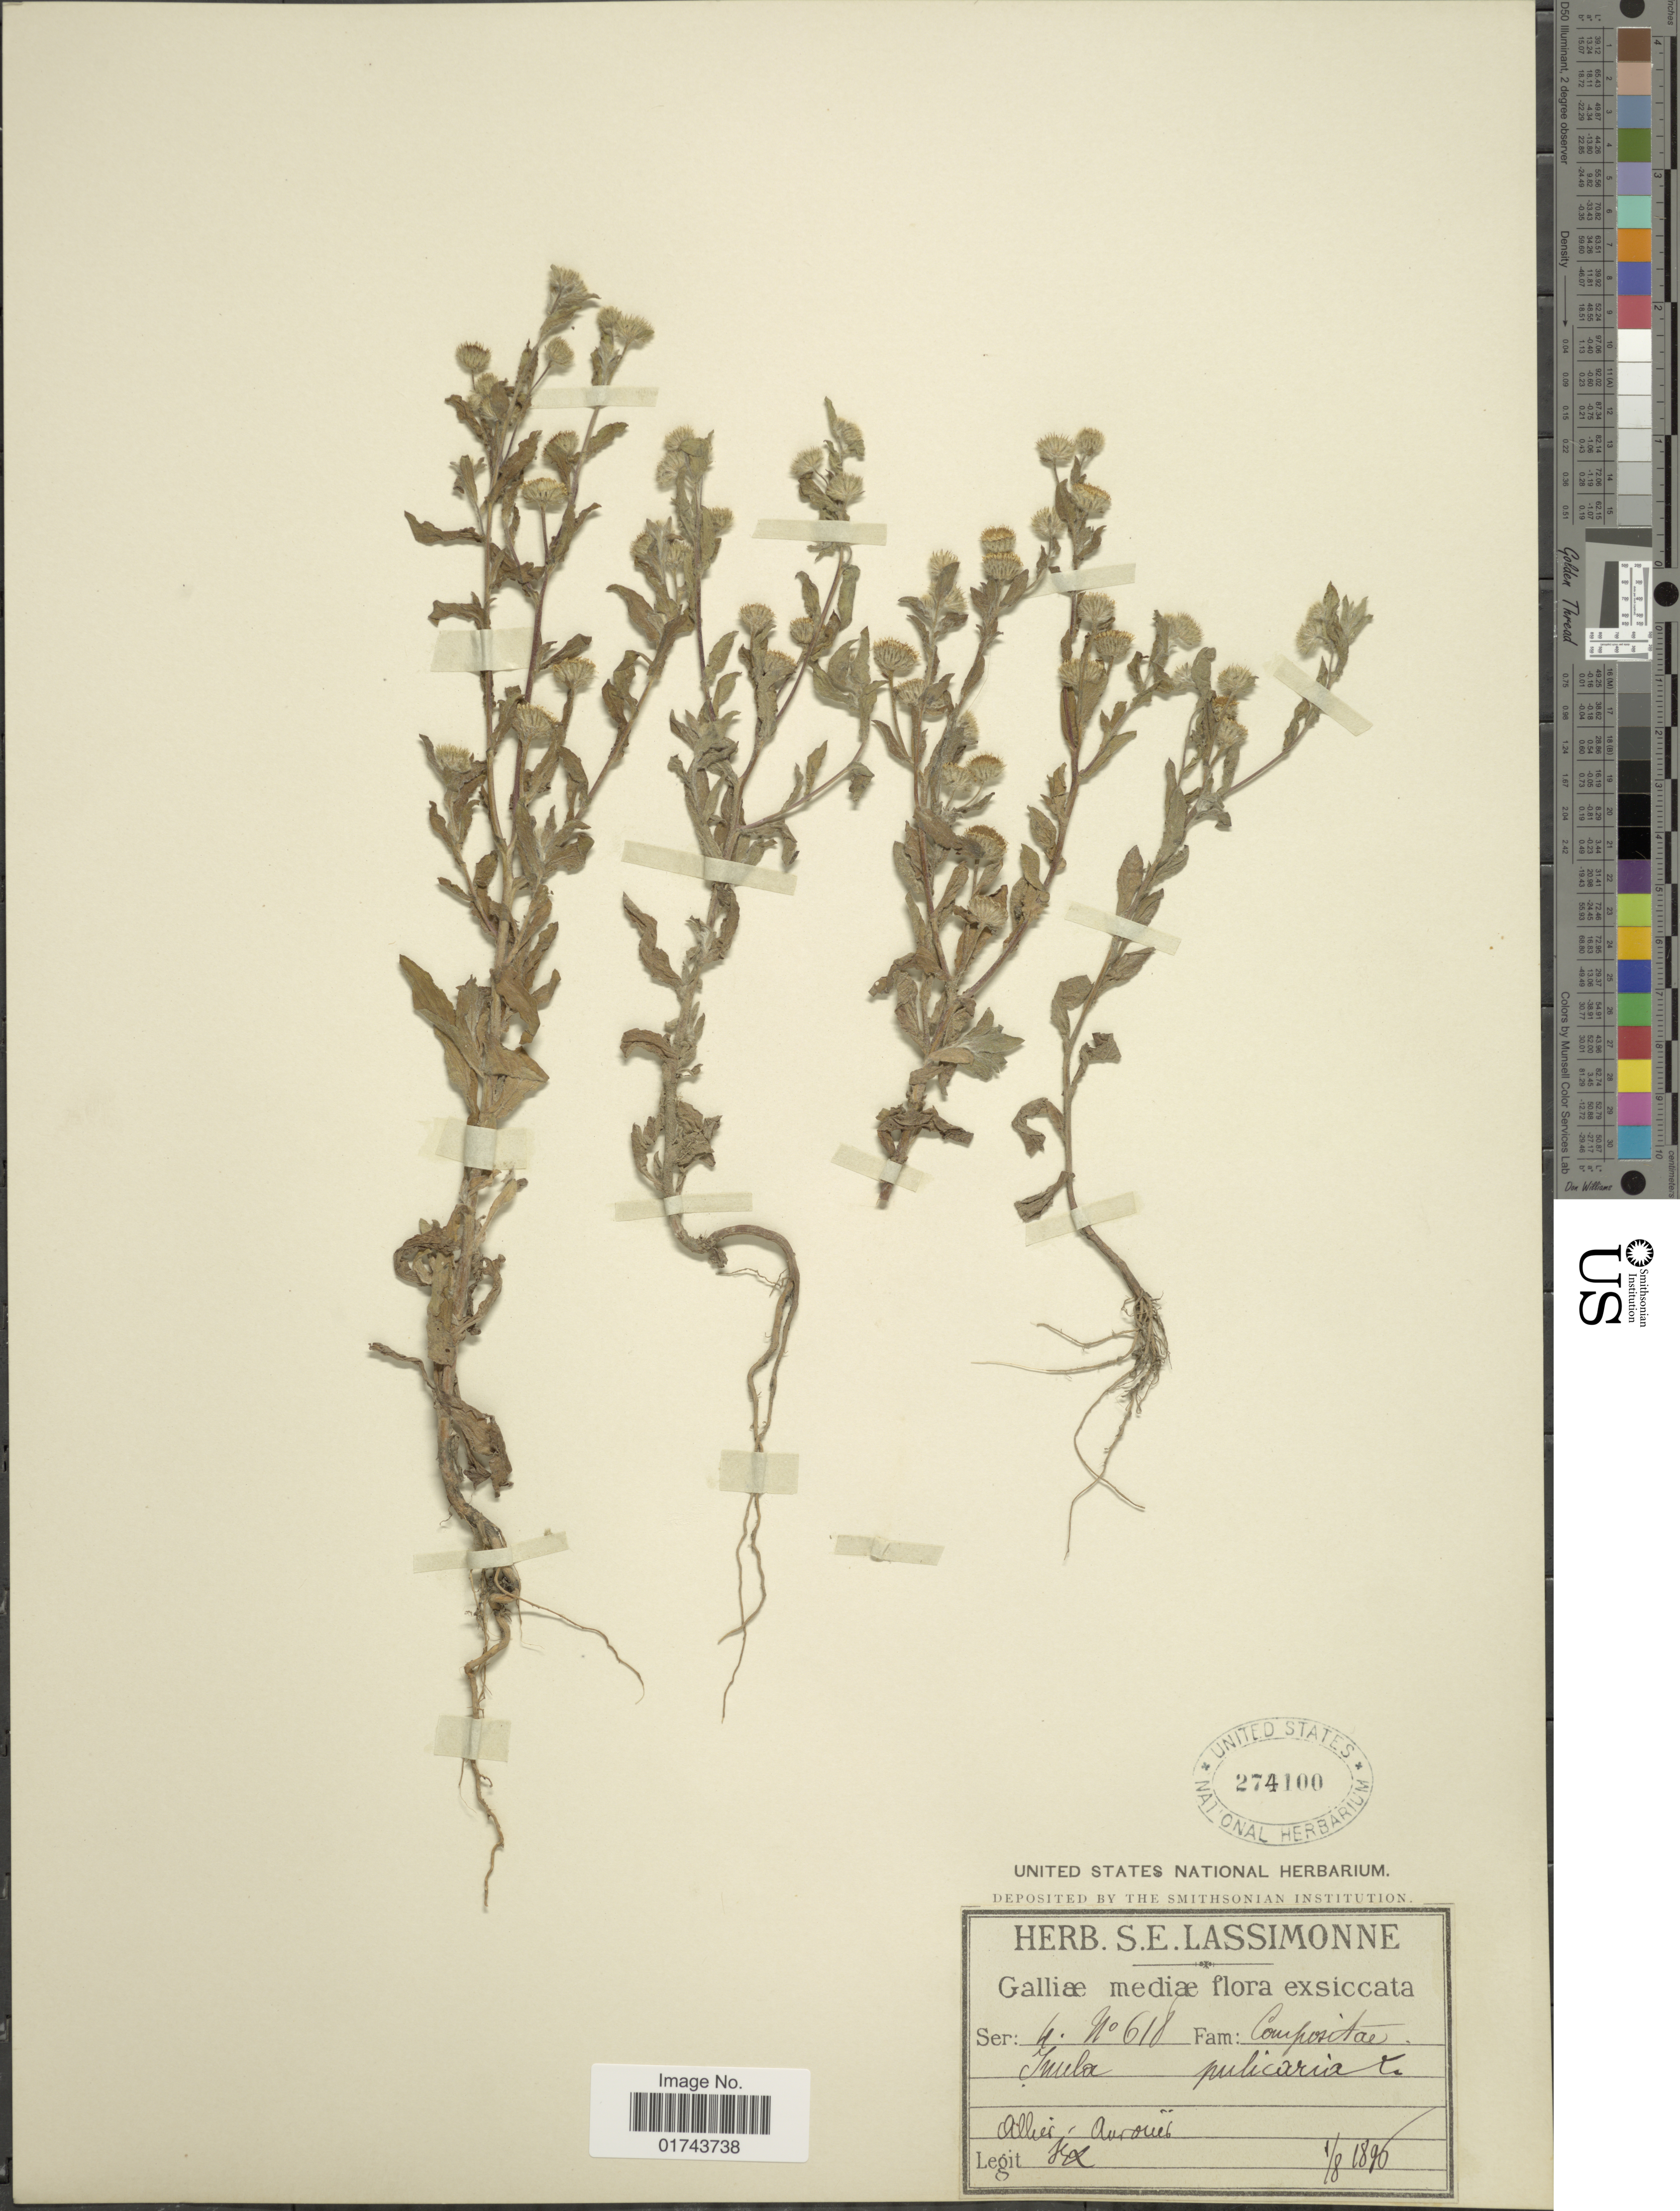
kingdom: Plantae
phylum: Tracheophyta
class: Magnoliopsida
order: Asterales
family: Asteraceae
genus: Inula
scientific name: Inula pulicaria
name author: L.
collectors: S. Lassimonne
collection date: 1890-08-01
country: France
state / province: Auvergne-Rhône-Alpes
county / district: Allier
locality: Galliæ [France]. Allier - Aurouër.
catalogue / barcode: US 274100